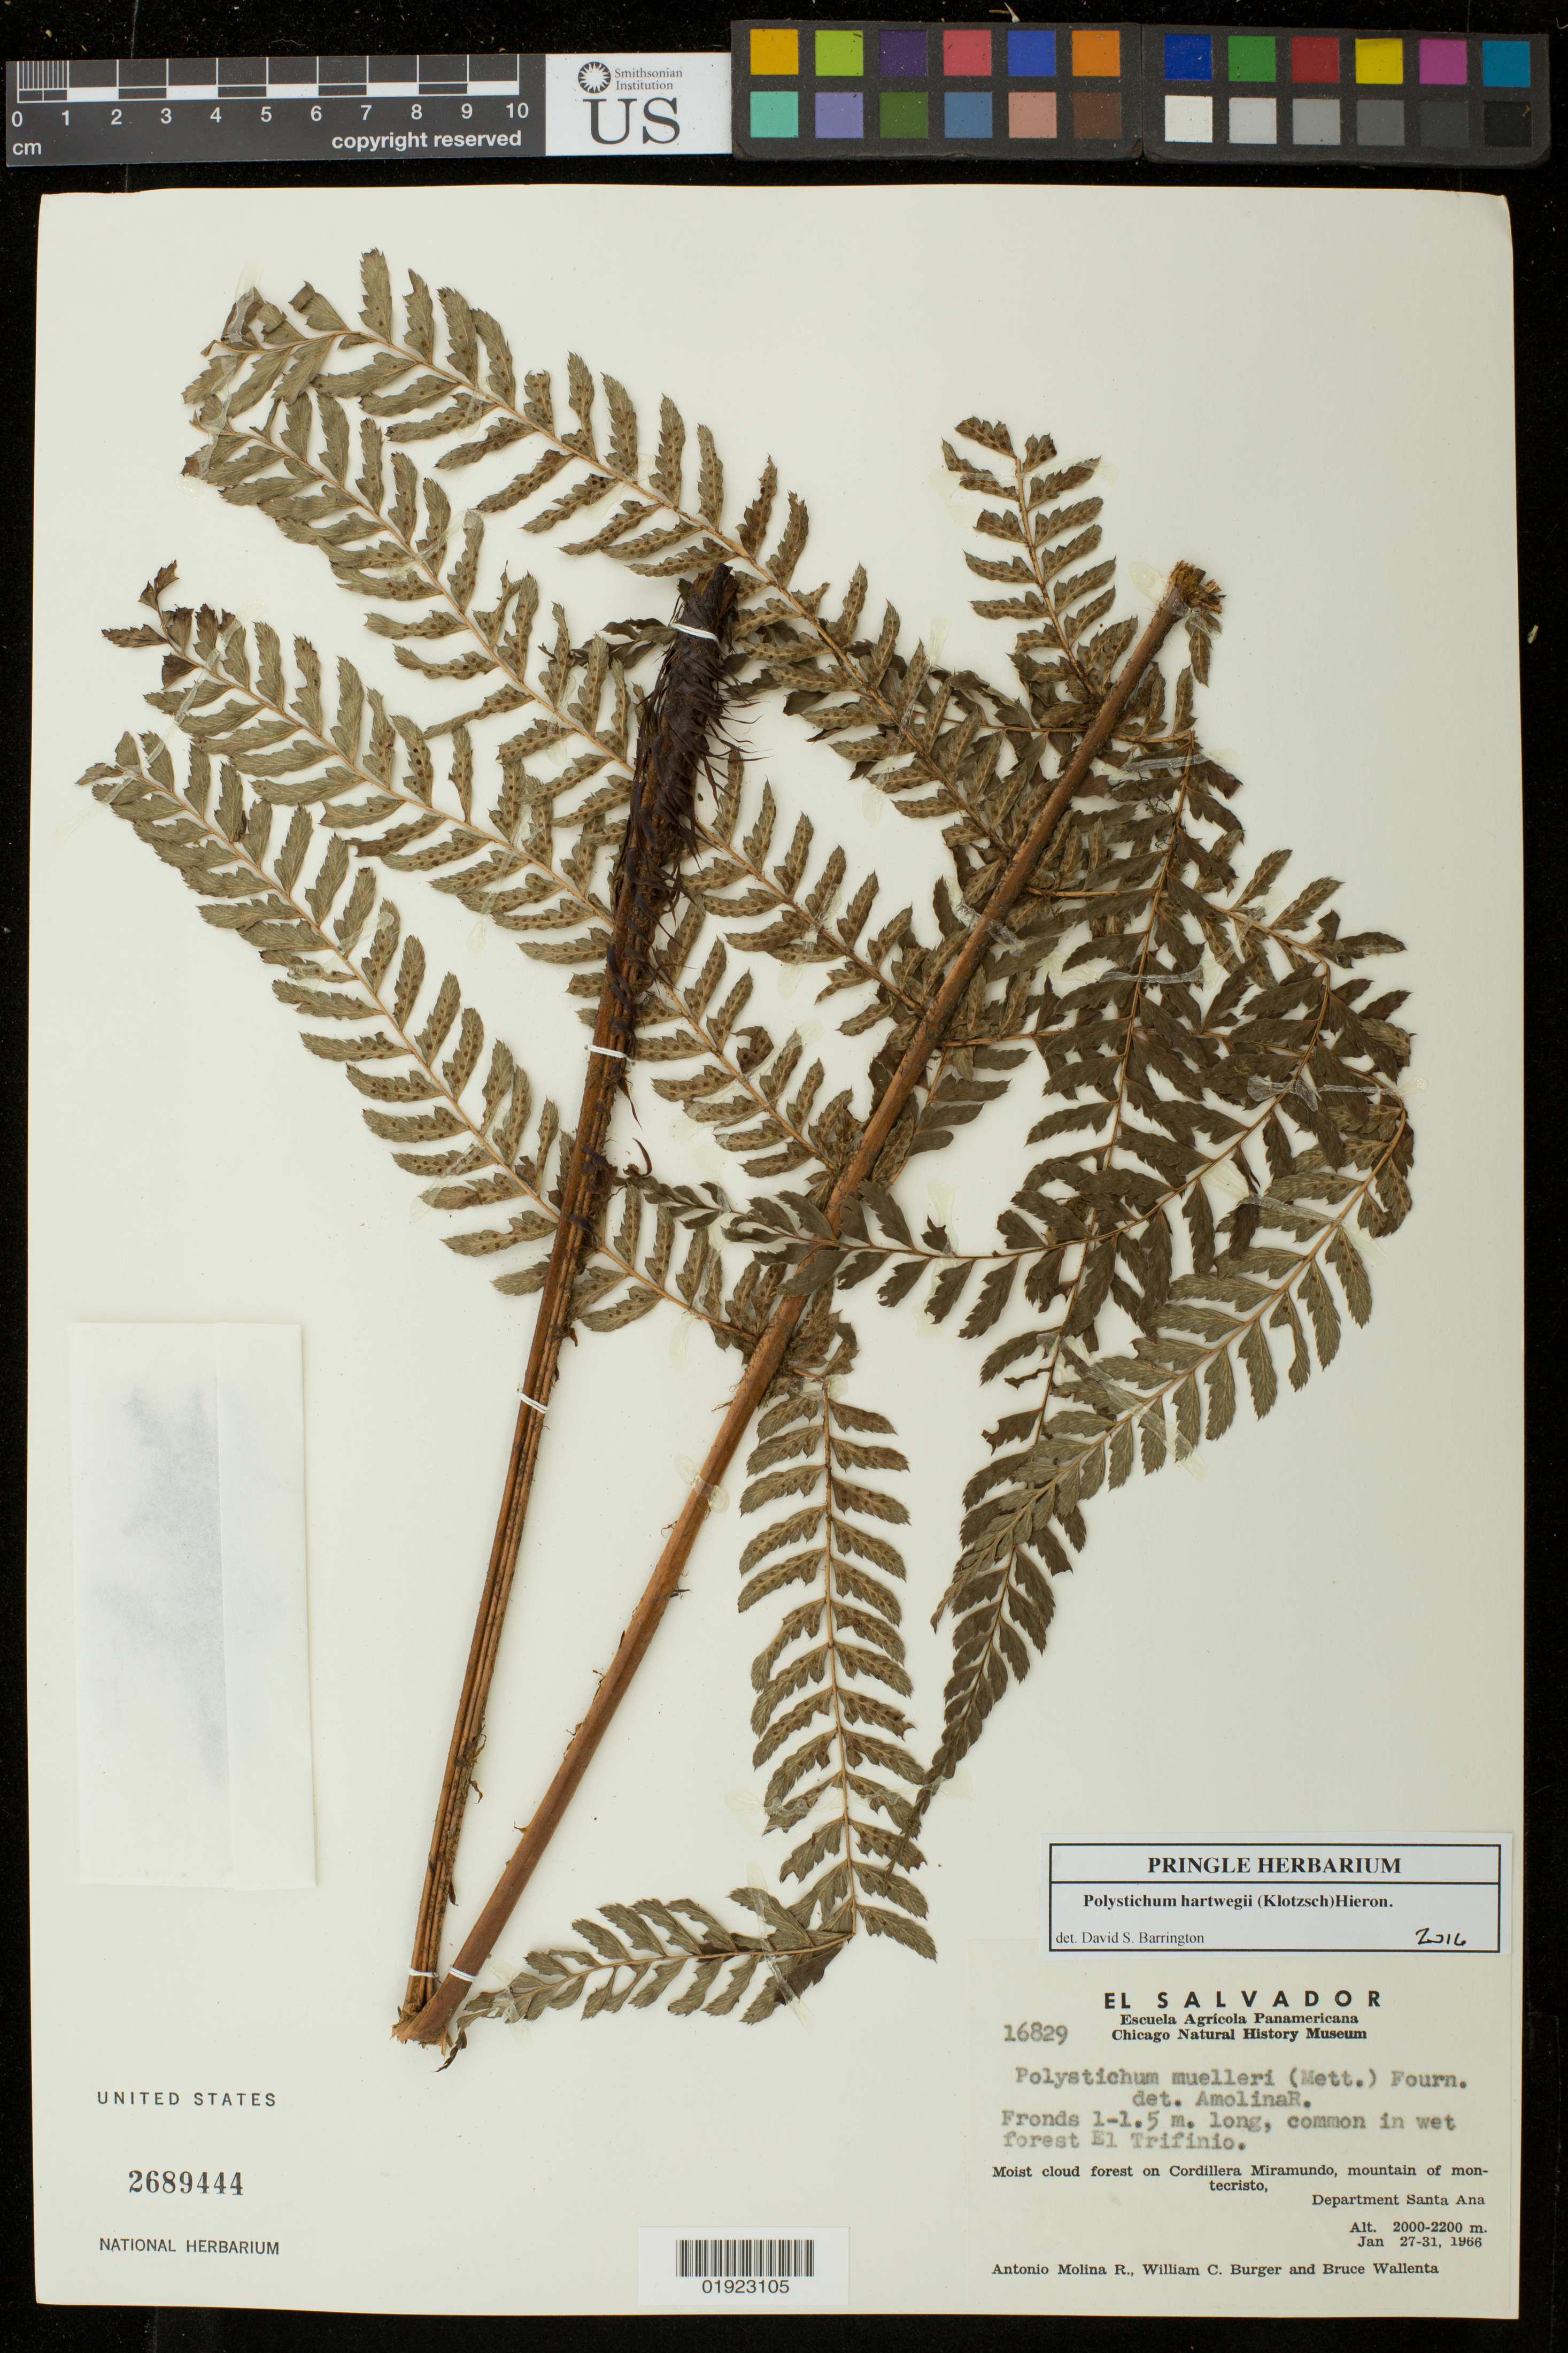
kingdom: Plantae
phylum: Tracheophyta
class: Polypodiopsida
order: Polypodiales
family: Dryopteridaceae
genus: Polystichum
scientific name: Polystichum hartwegii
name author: (Klotzsch) Hieron.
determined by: Barrington, D. S., Curator (VT), University of Vermont (UNITED STATES)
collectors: A. Molina R., W. Burger & B. Wallenta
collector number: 16829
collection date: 1966-01-27/1966-01-31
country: El Salvador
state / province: Santa Ana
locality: Cordillera Miramundo, mountain of montecristo.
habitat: Moist cloud forest.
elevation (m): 2000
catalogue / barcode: US 2689444